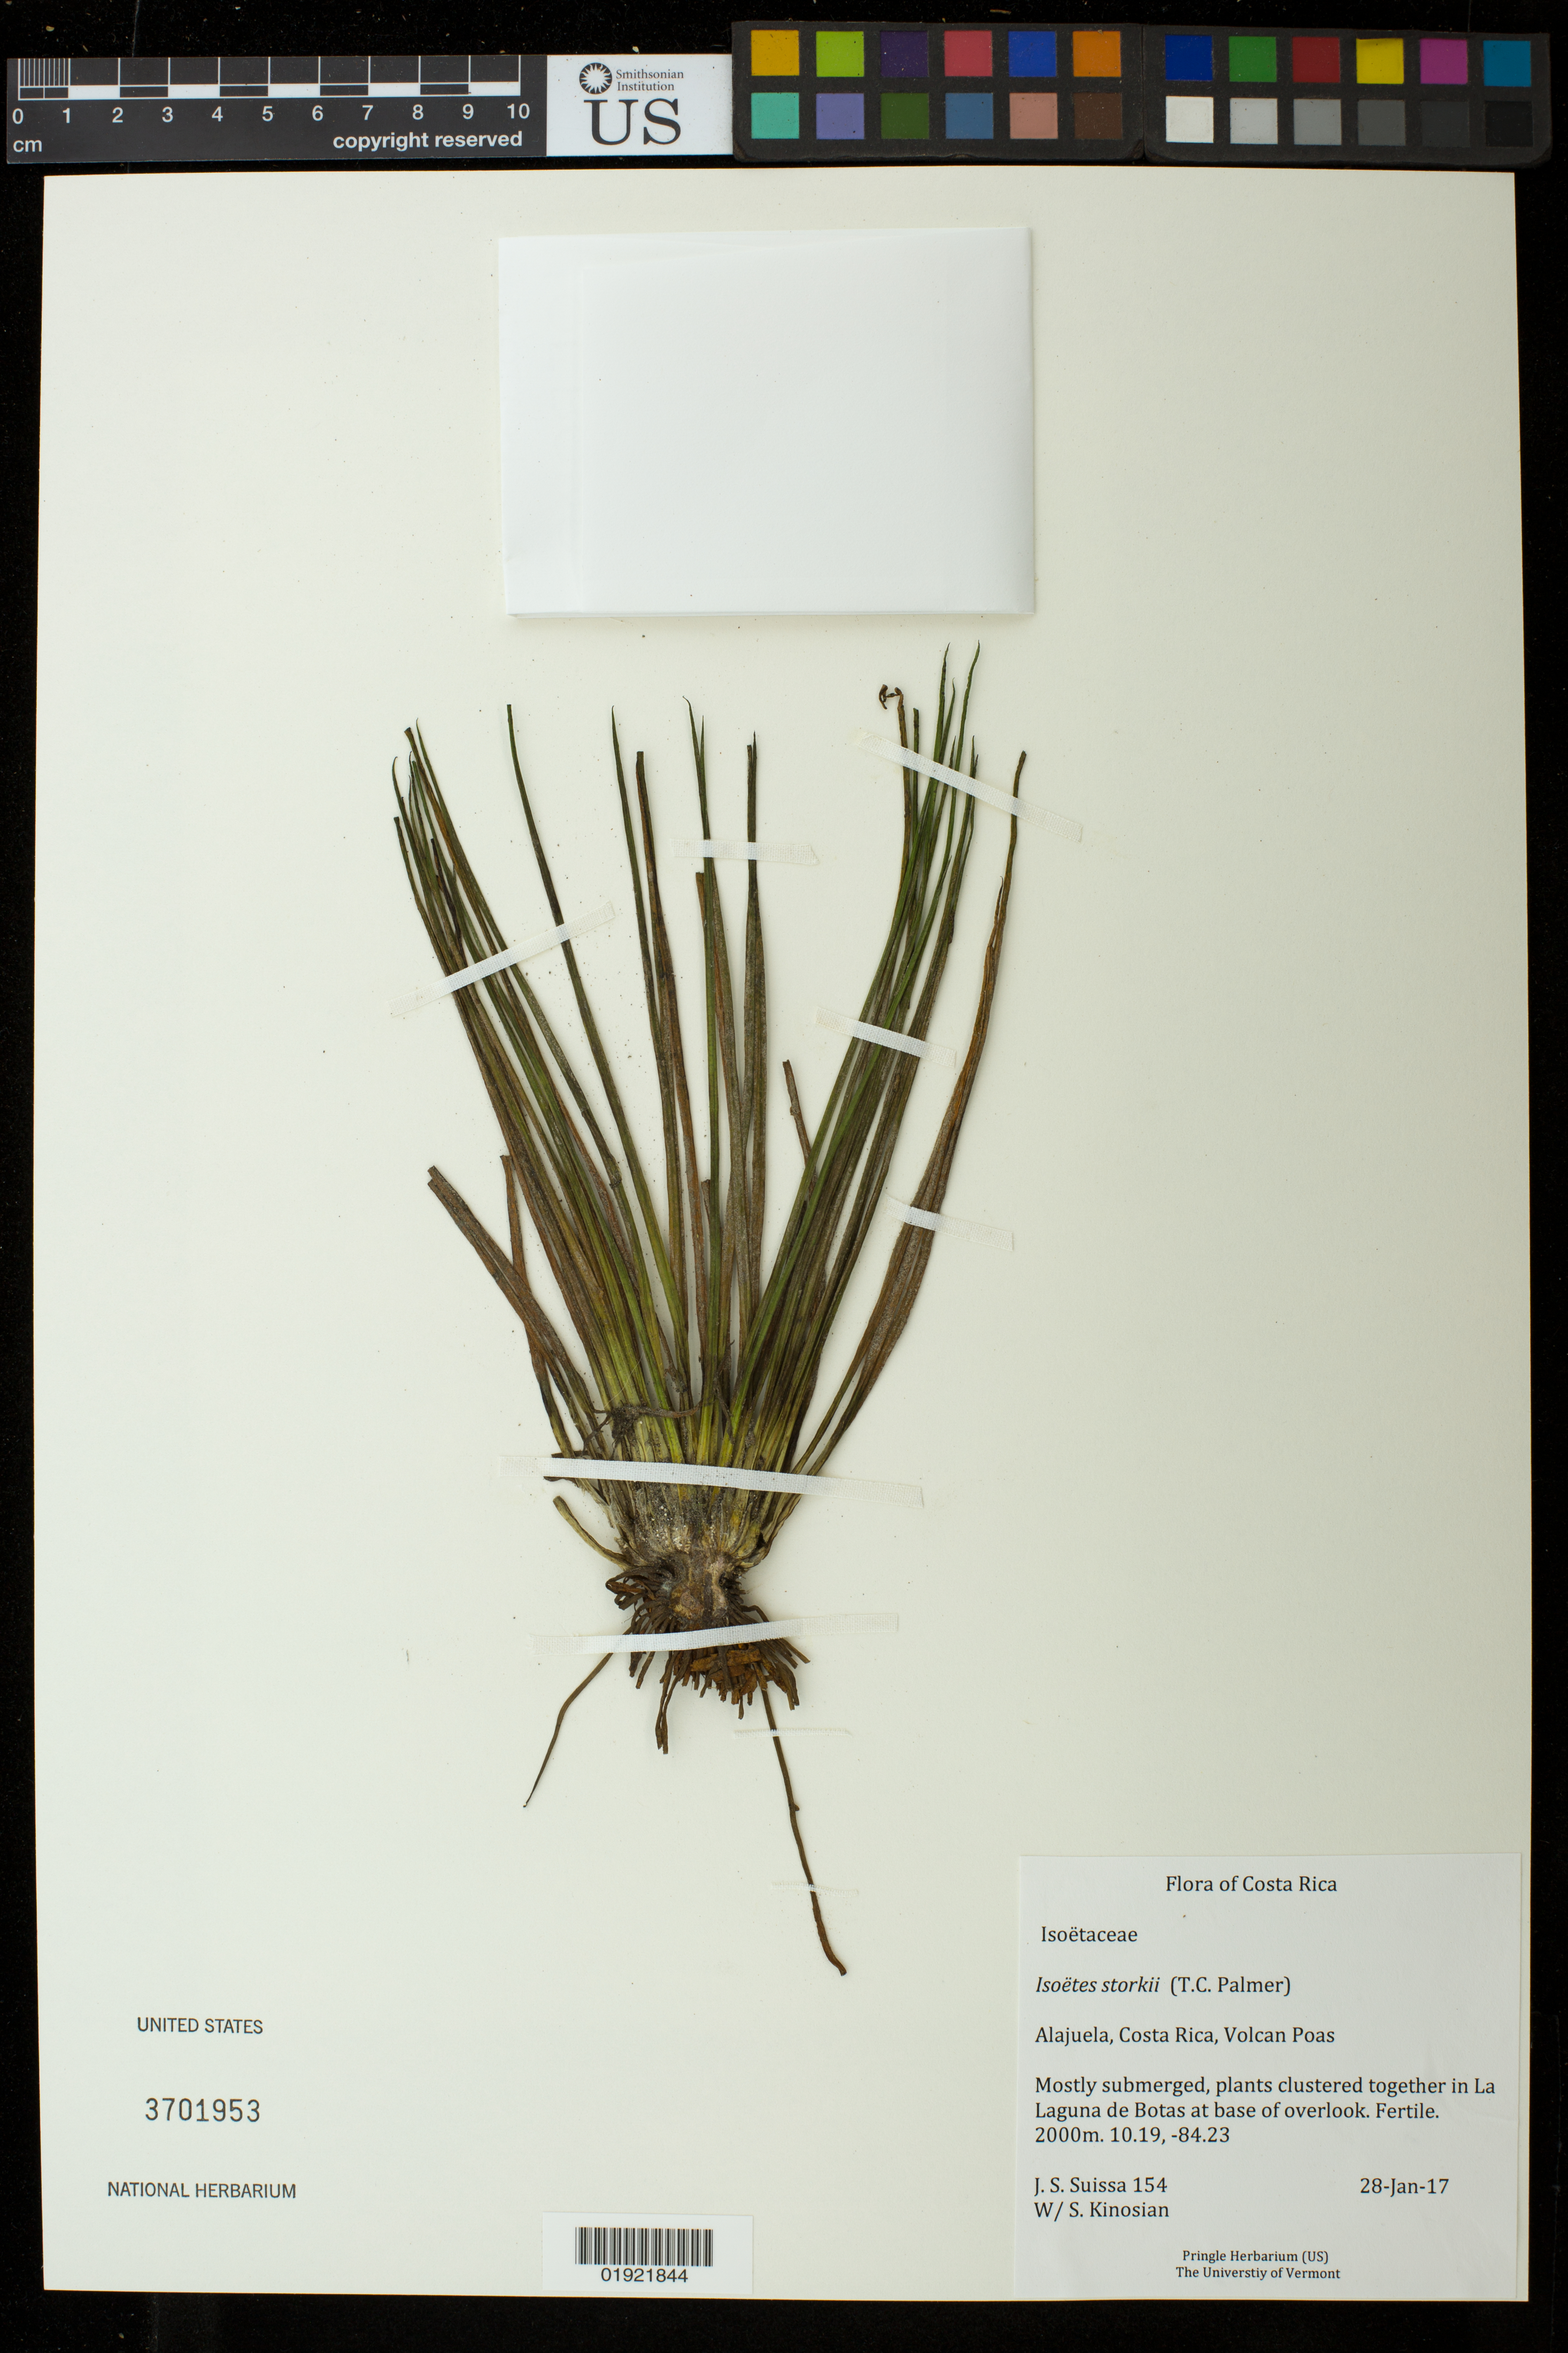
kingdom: Plantae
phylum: Tracheophyta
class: Lycopodiopsida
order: Isoetales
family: Isoetaceae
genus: Isoetes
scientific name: Isoetes storkii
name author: T.C. Palmer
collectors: J. S. Suissa & S. Kinosian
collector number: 154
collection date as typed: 28-Jan-2017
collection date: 2017-01-28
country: Costa Rica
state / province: Alajuela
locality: Alajuela, Costa Rica, Volcan Poas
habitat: Mostly submerged, plants clustered together in La Laguna de Botas at base of overlook.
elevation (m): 2000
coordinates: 10.19, -84.23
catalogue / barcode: US 3701953